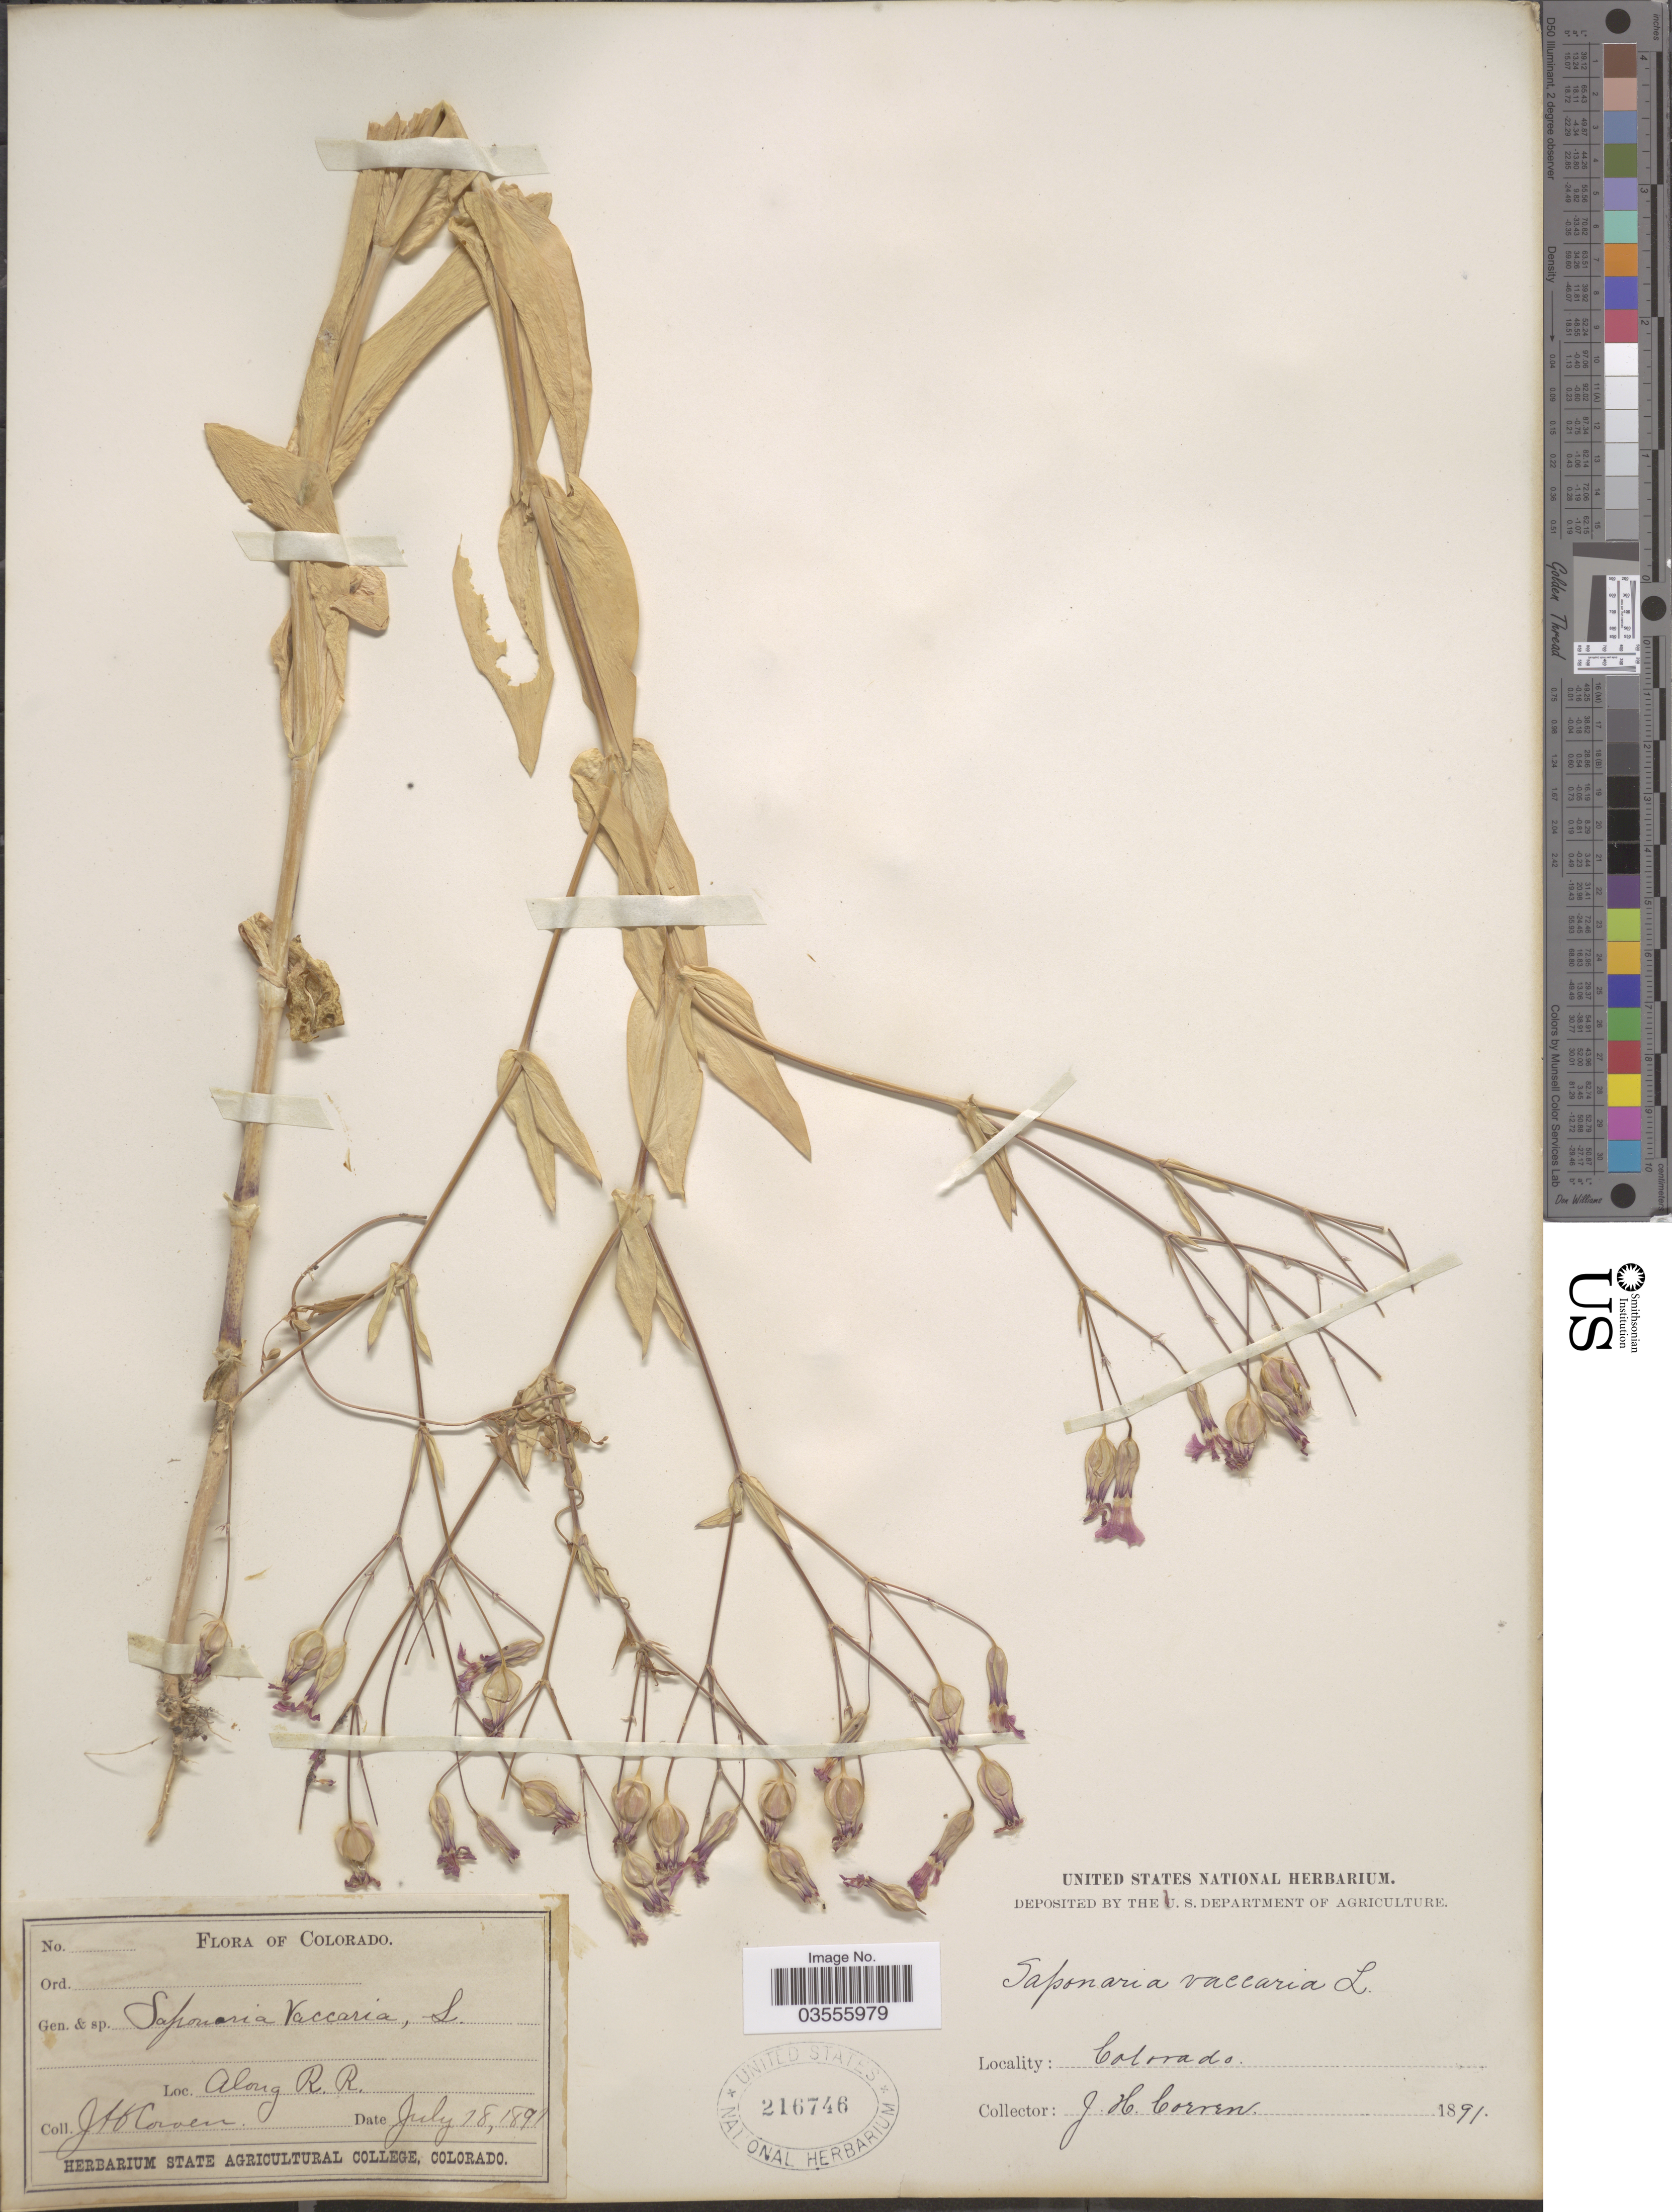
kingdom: Plantae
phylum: Tracheophyta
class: Magnoliopsida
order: Caryophyllales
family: Caryophyllaceae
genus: Vaccaria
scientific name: Vaccaria vaccaria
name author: (L.) Britton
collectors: J. H. Cowen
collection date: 1891-07-18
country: United States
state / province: Colorado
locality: Along R. R.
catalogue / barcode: US 216746